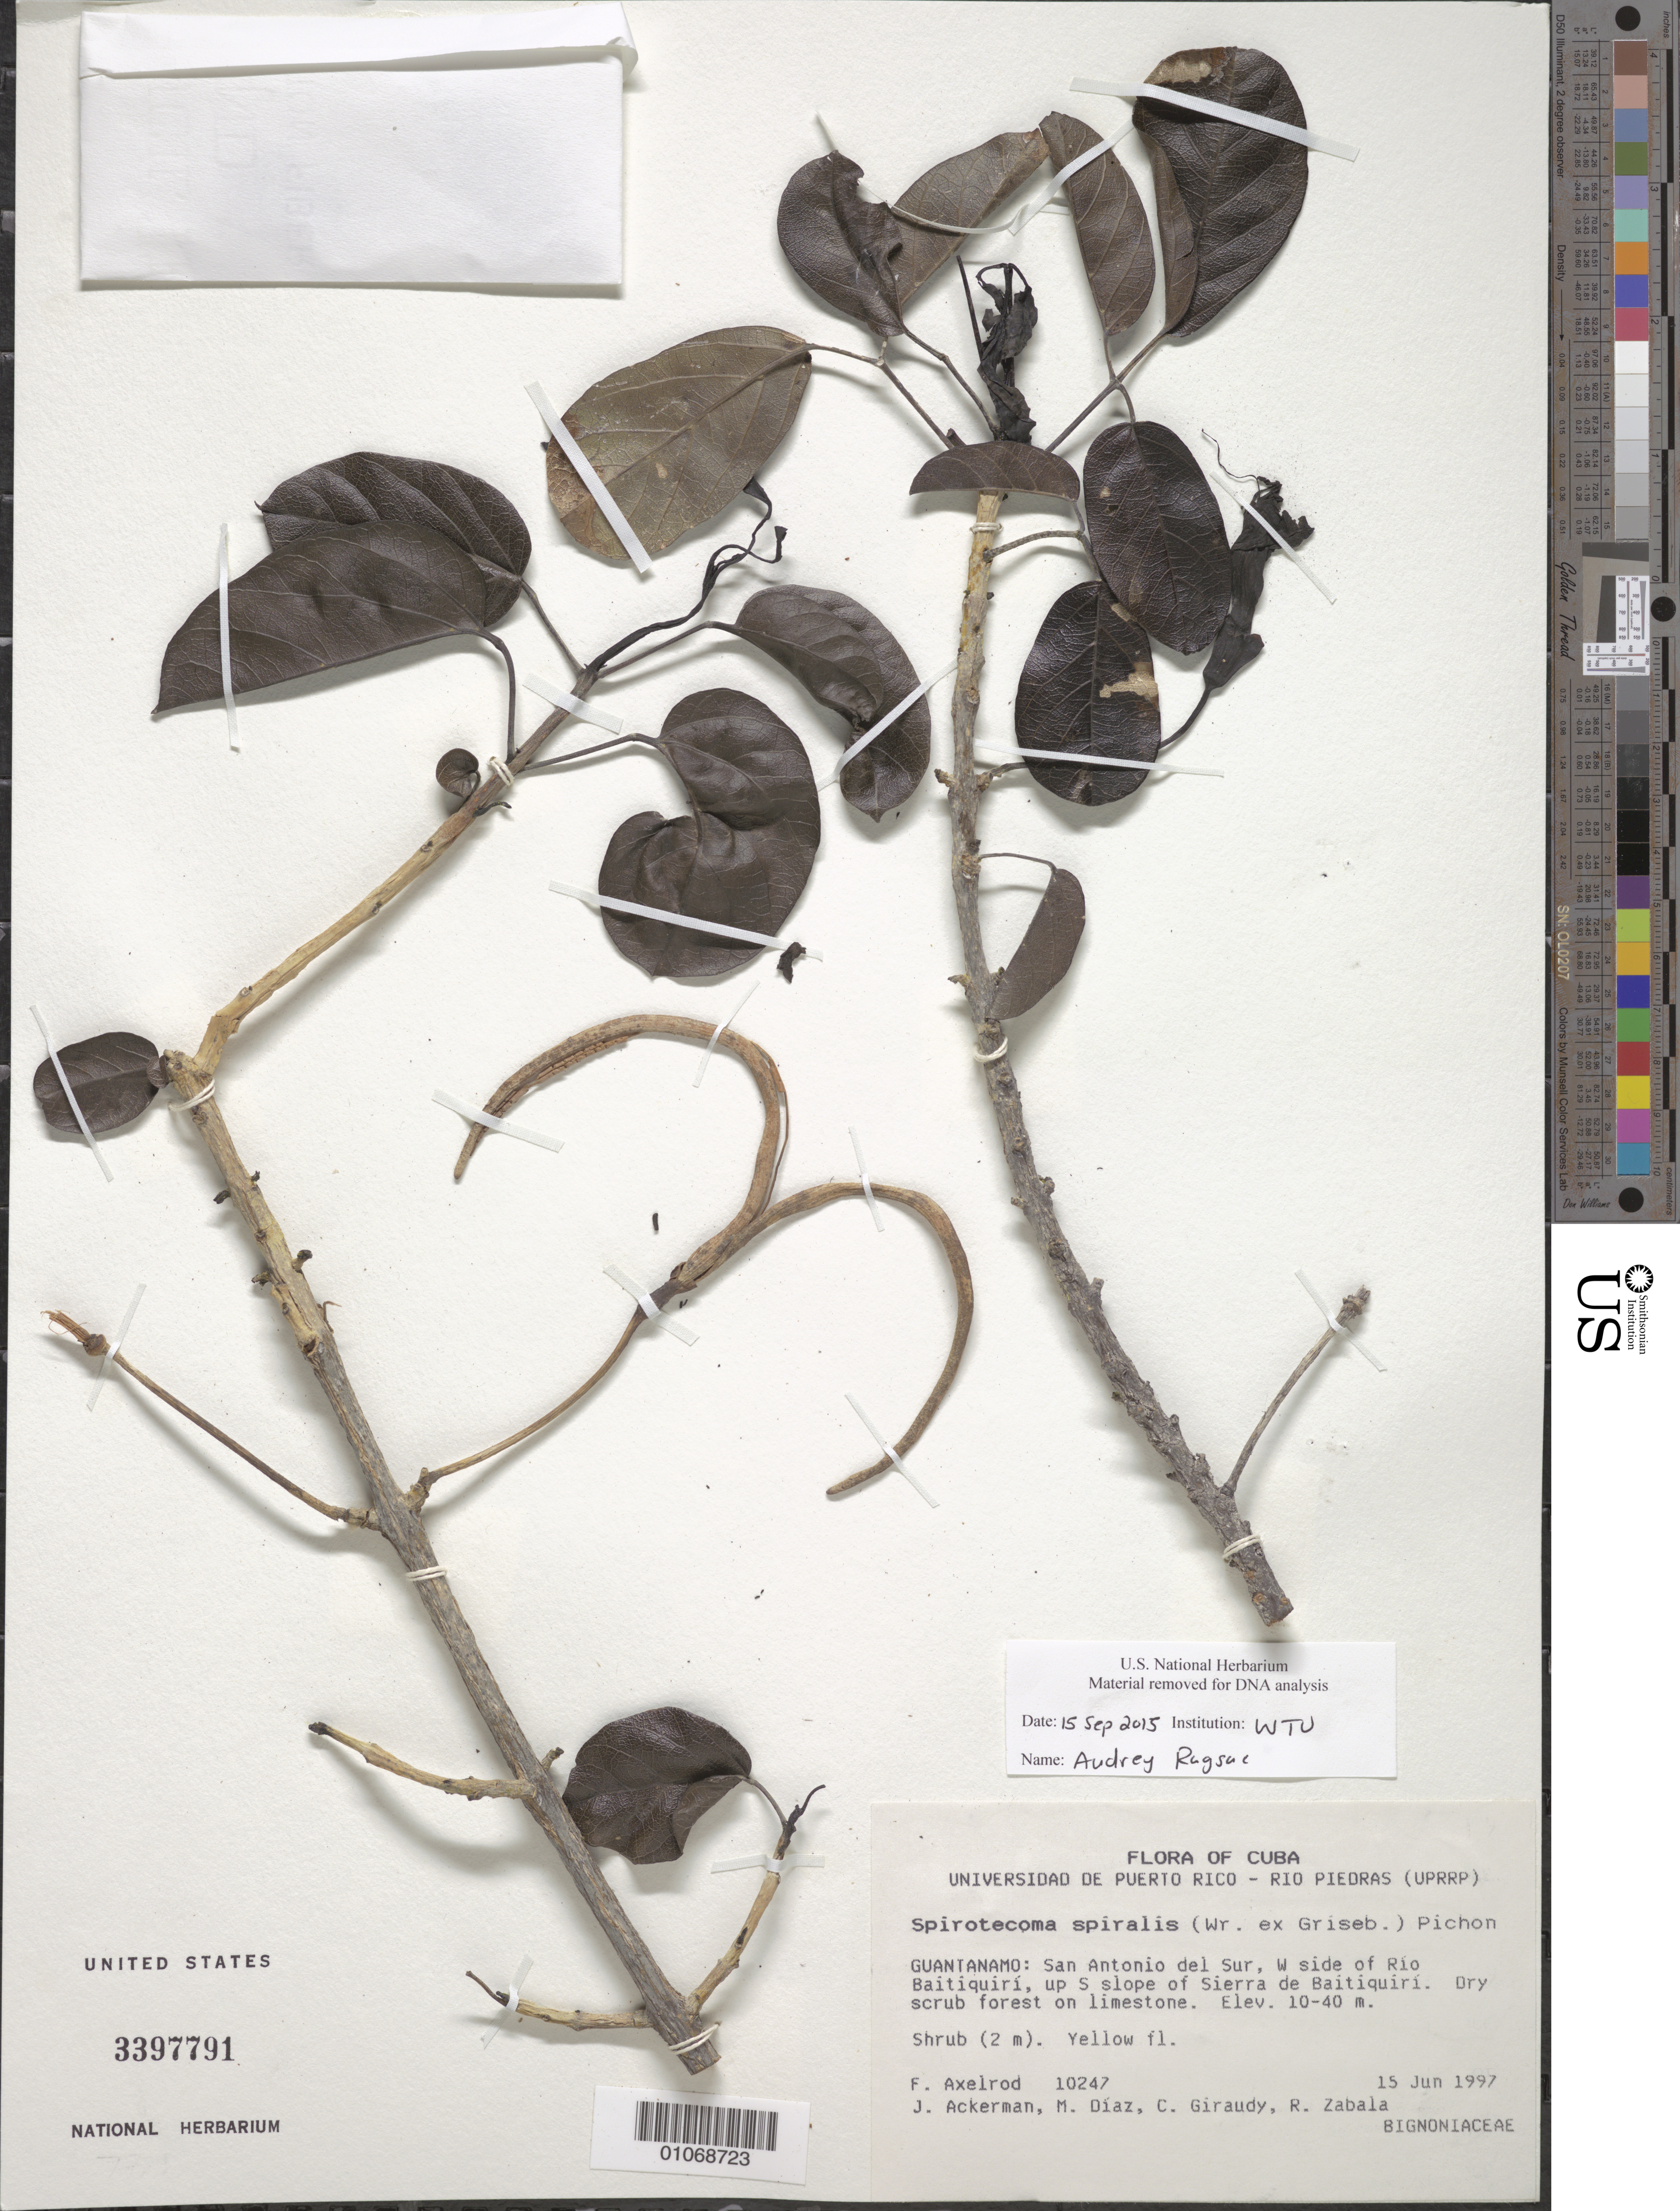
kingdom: Plantae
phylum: Tracheophyta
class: Magnoliopsida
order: Lamiales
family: Bignoniaceae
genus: Spirotecoma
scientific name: Spirotecoma spiralis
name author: (C. Wright ex Griseb.) Pichon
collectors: F. S. Axelrod, J. D. Ackerman, M. Díaz, C. Giraudy & R. Zabala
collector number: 10247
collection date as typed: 15 Jun 1997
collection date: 1997-06-15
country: Cuba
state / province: Guantánamo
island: Cuba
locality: San Antonio del Sur, west side of Rio Baitiquiri, up south slope of Sierra de Baitiquiri Dry scrub forest on limestone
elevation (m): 10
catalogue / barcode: US 3397791